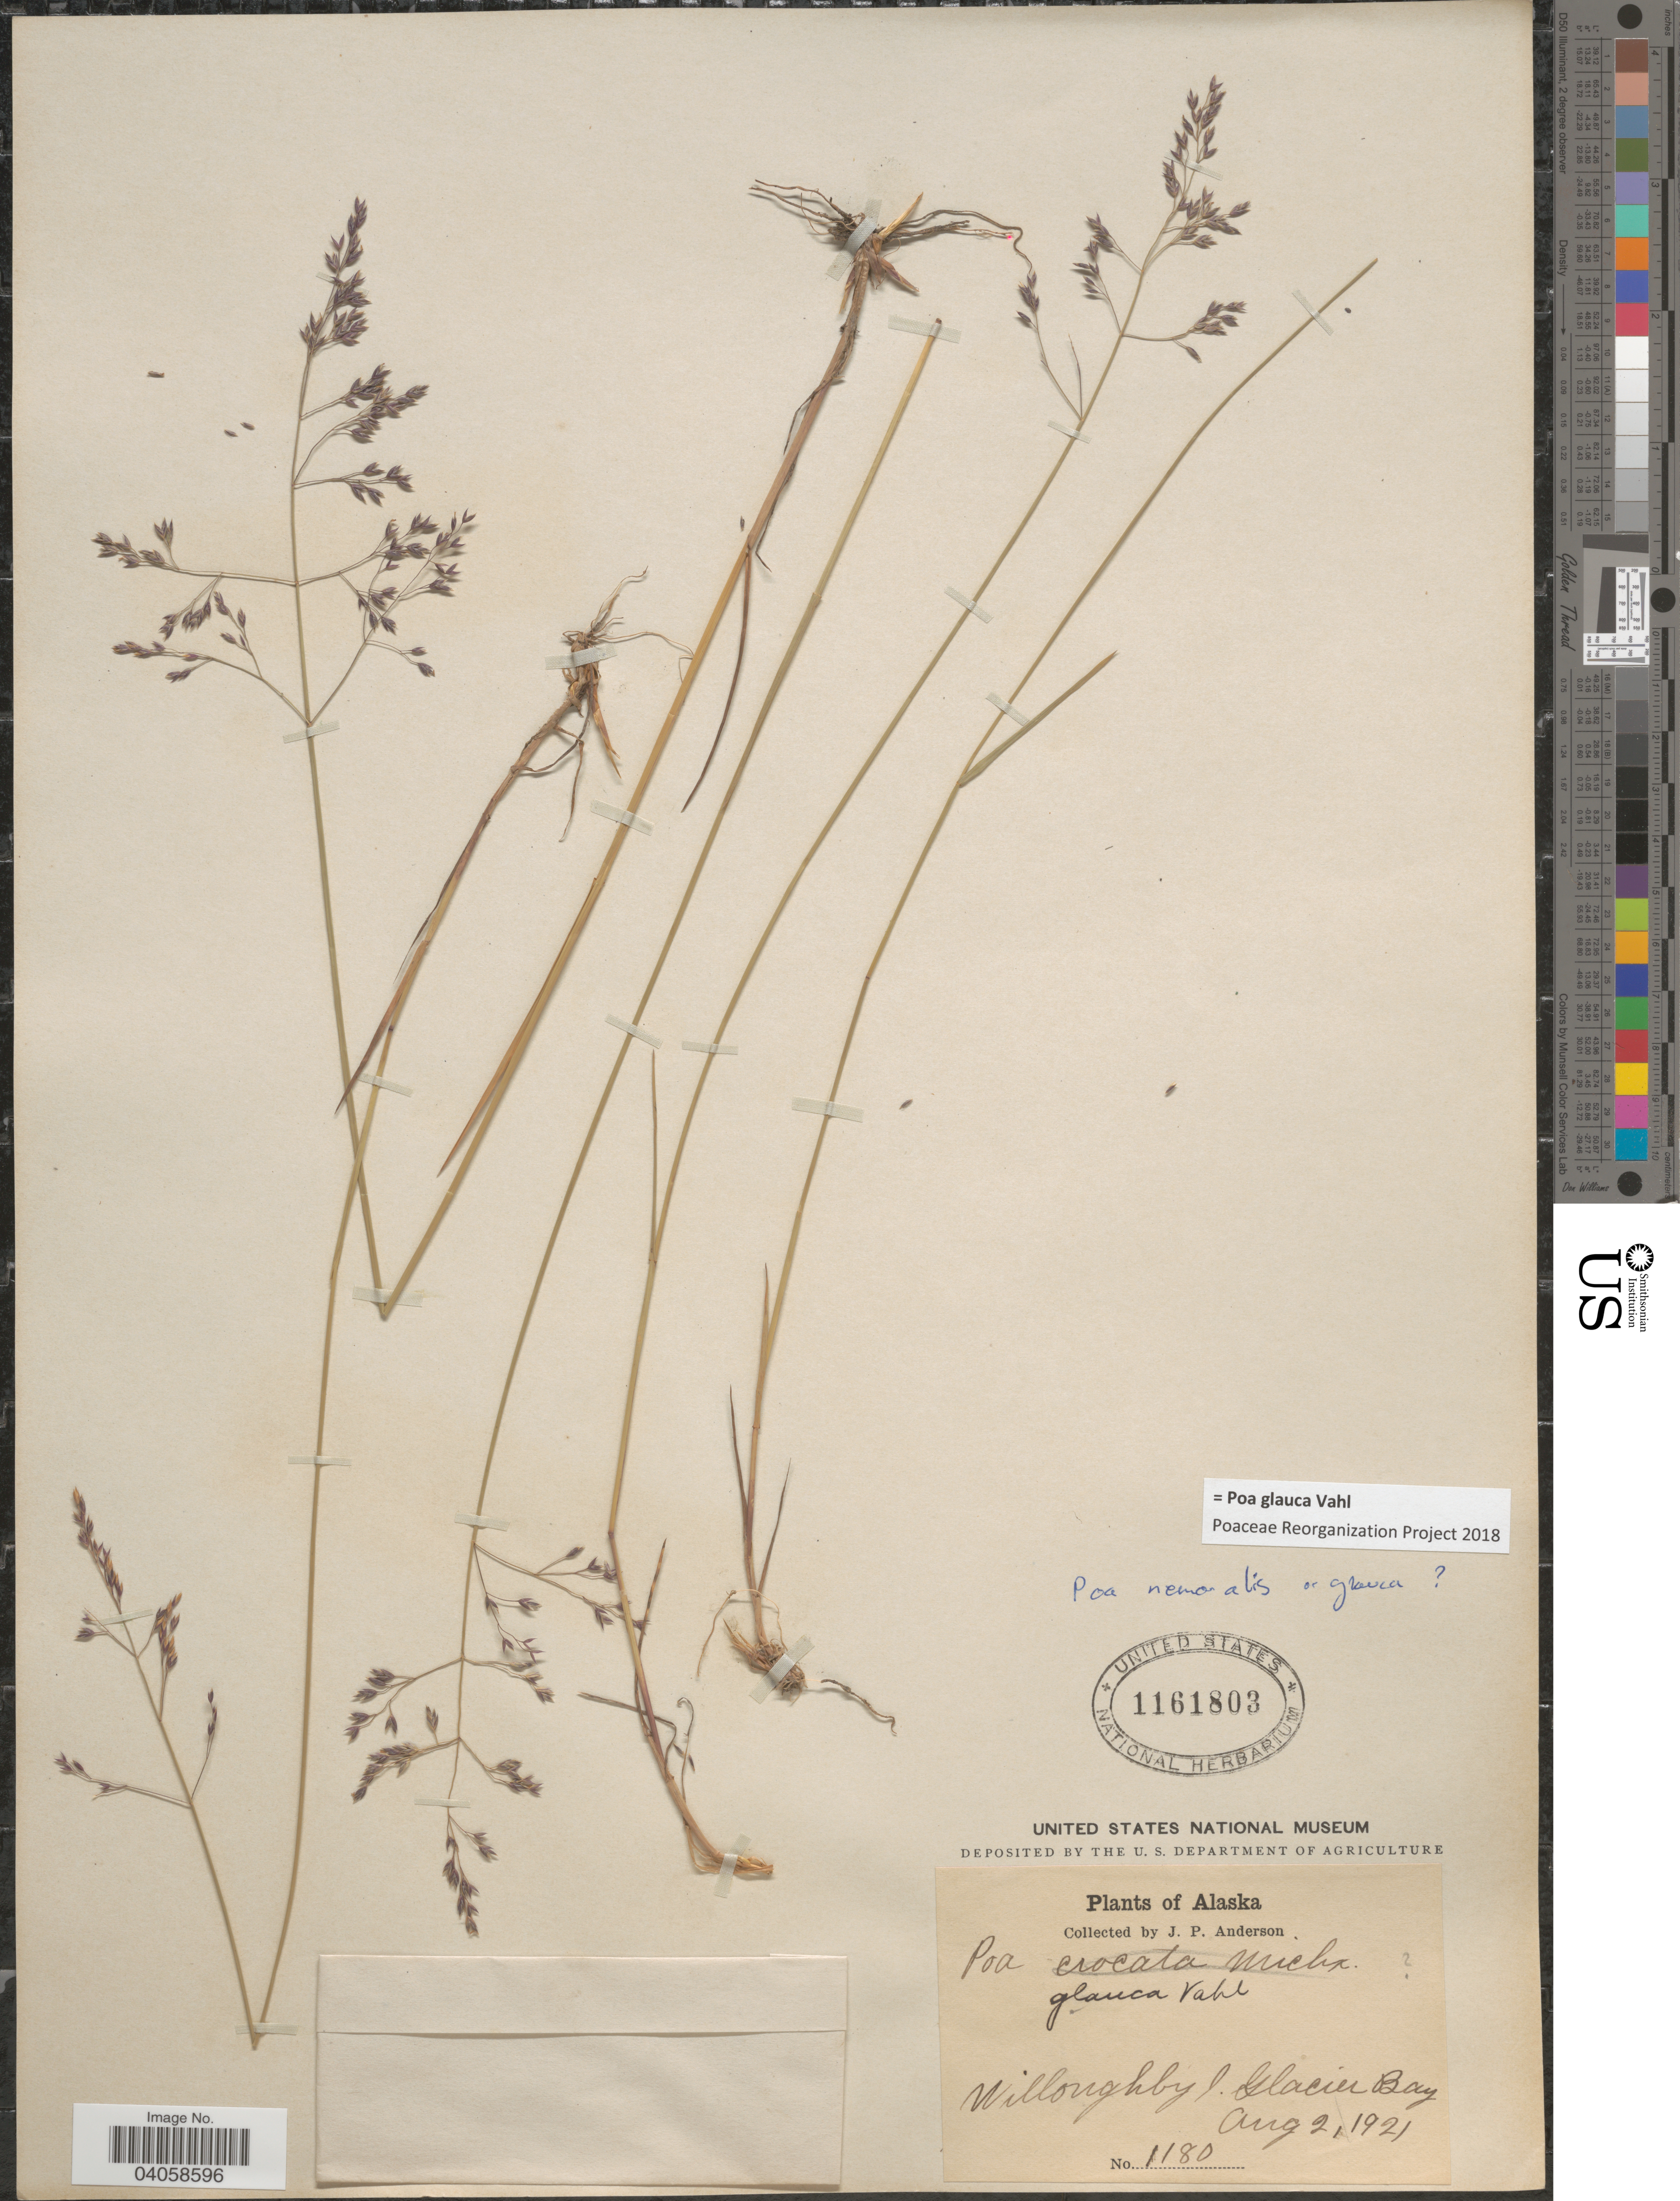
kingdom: Plantae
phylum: Tracheophyta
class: Liliopsida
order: Poales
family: Poaceae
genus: Poa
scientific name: Poa glauca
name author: Vahl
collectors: J. P. Anderson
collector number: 1180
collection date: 1921-08-02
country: United States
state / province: Alaska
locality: Willoughby I. Glacier Bay.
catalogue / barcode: US 1161803